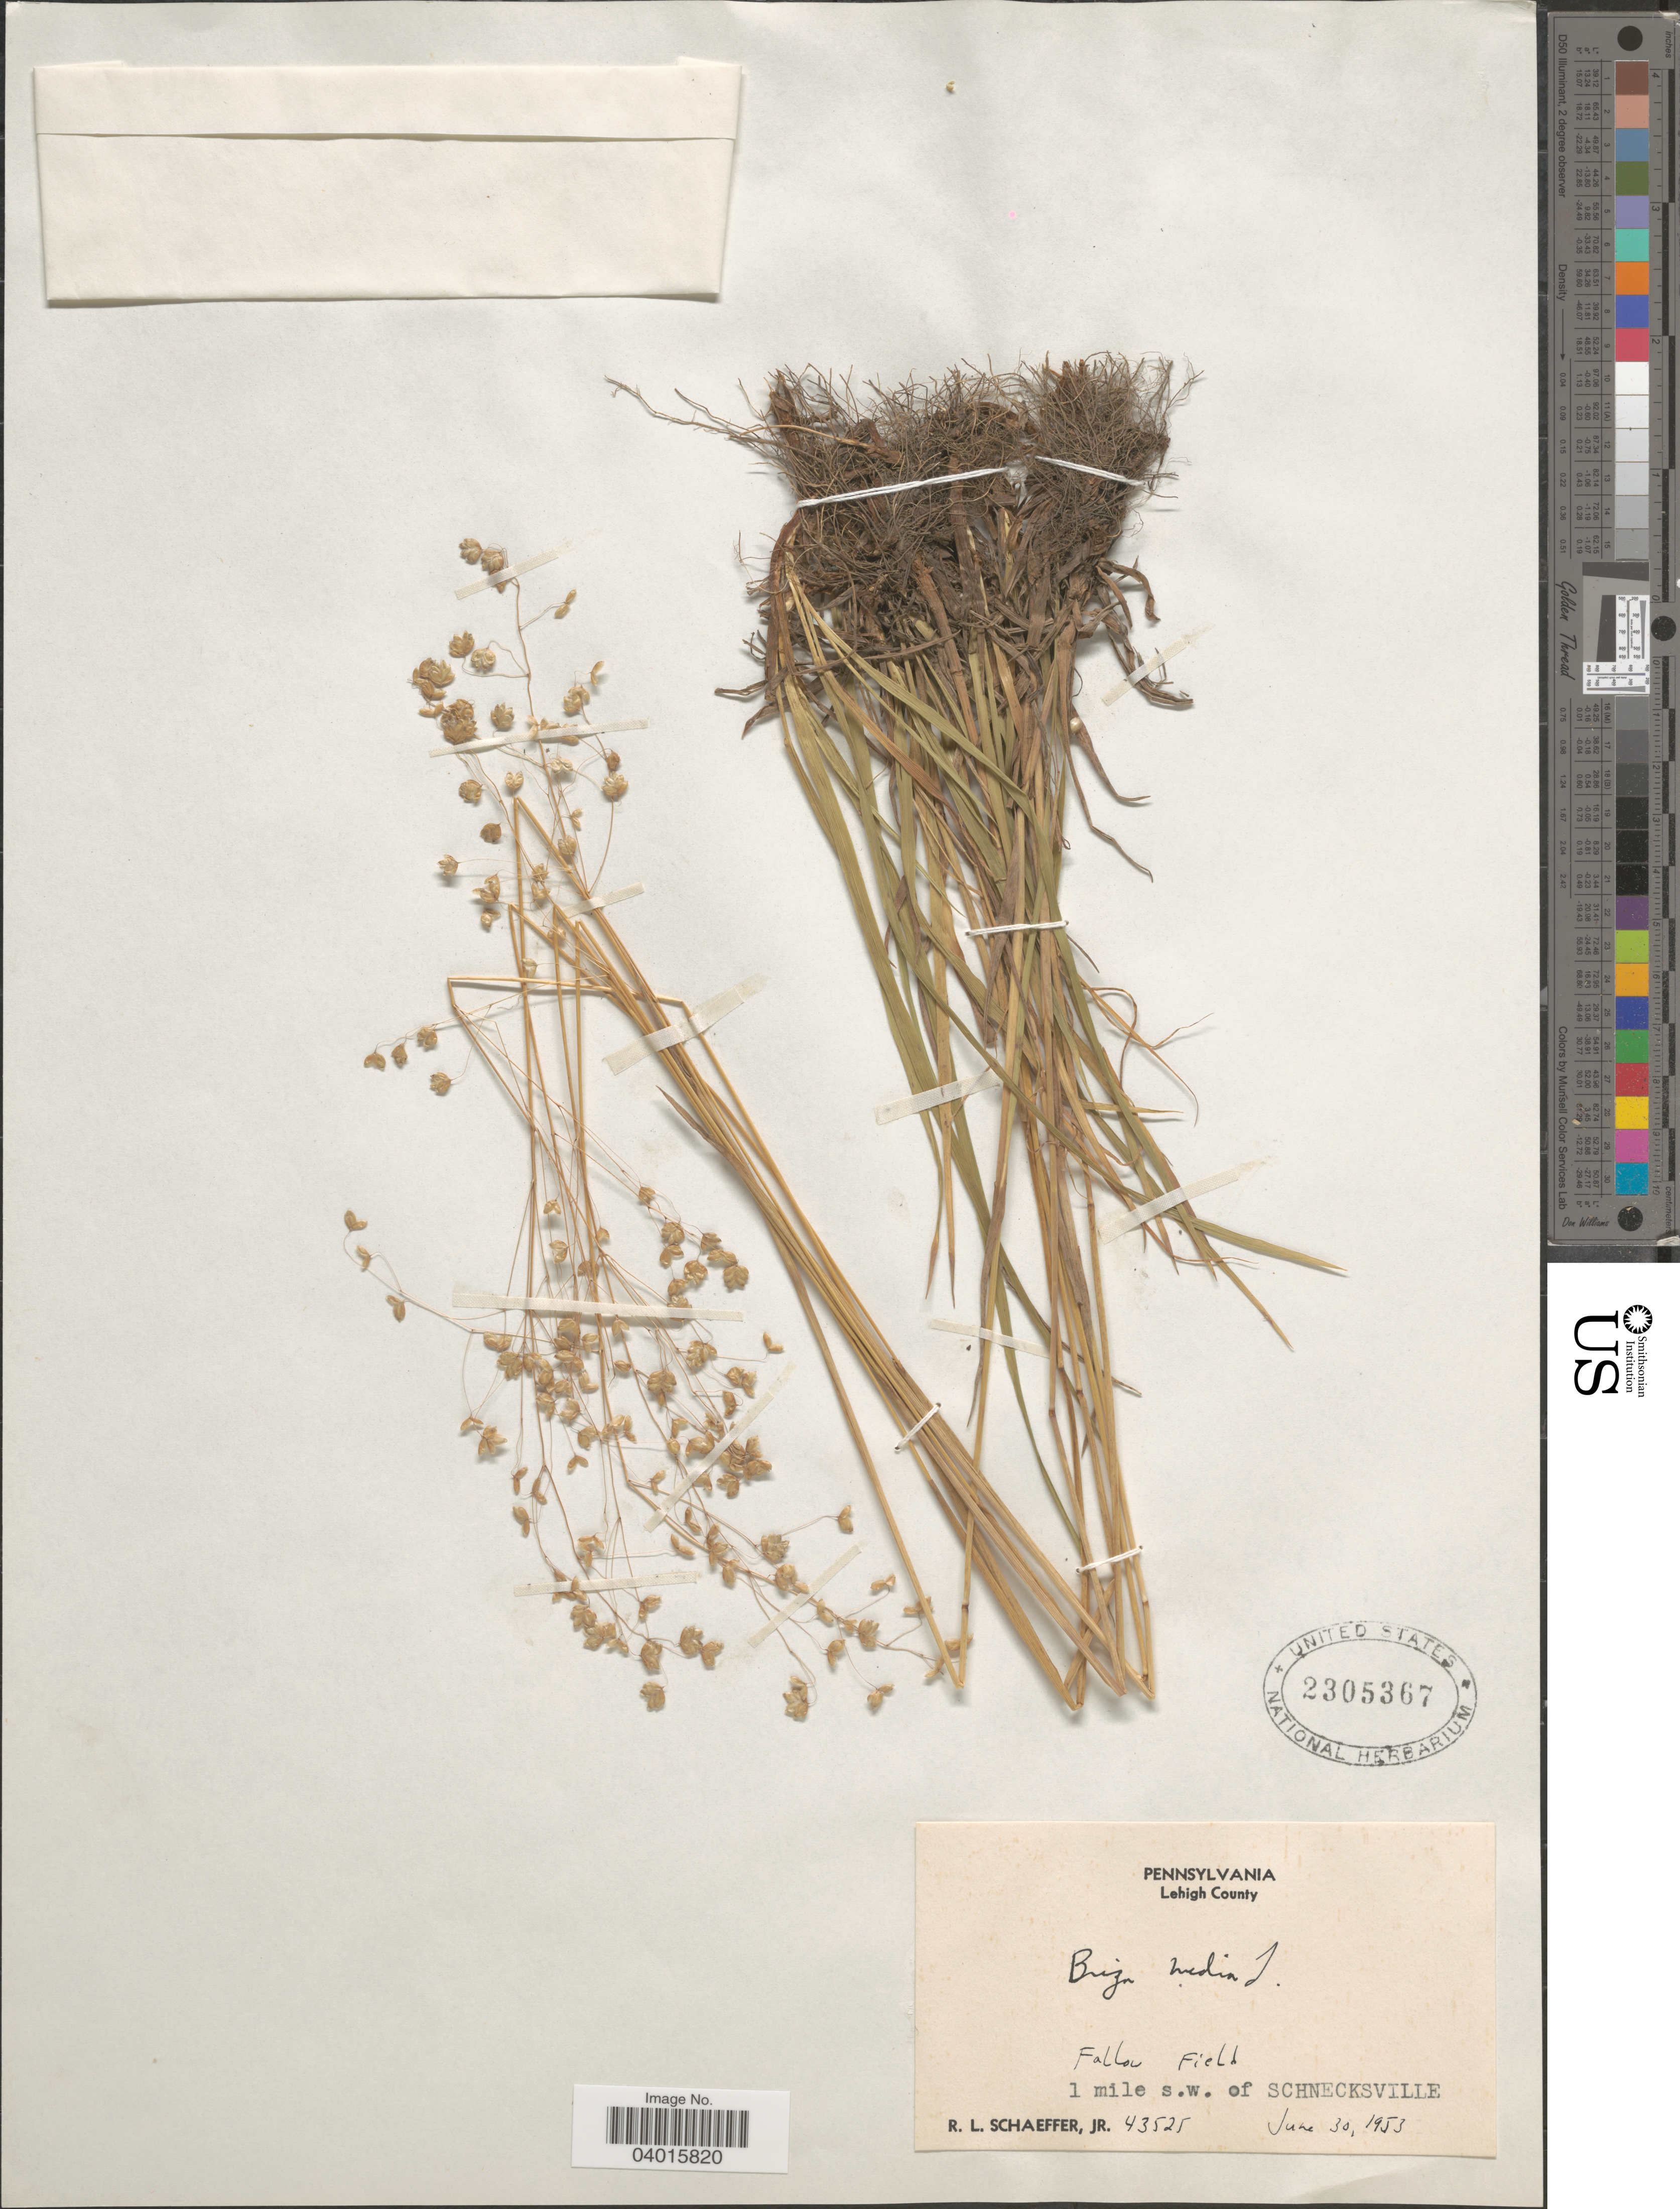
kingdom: Plantae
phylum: Tracheophyta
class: Liliopsida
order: Poales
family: Poaceae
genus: Briza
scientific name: Briza media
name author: L.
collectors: R. L. Schaeffer Jr.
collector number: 43525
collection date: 1953-06-30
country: United States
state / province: Pennsylvania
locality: Lehigh County. Fallow Field. 1 miles s.w. of Schnecksville.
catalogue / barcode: US 2305367